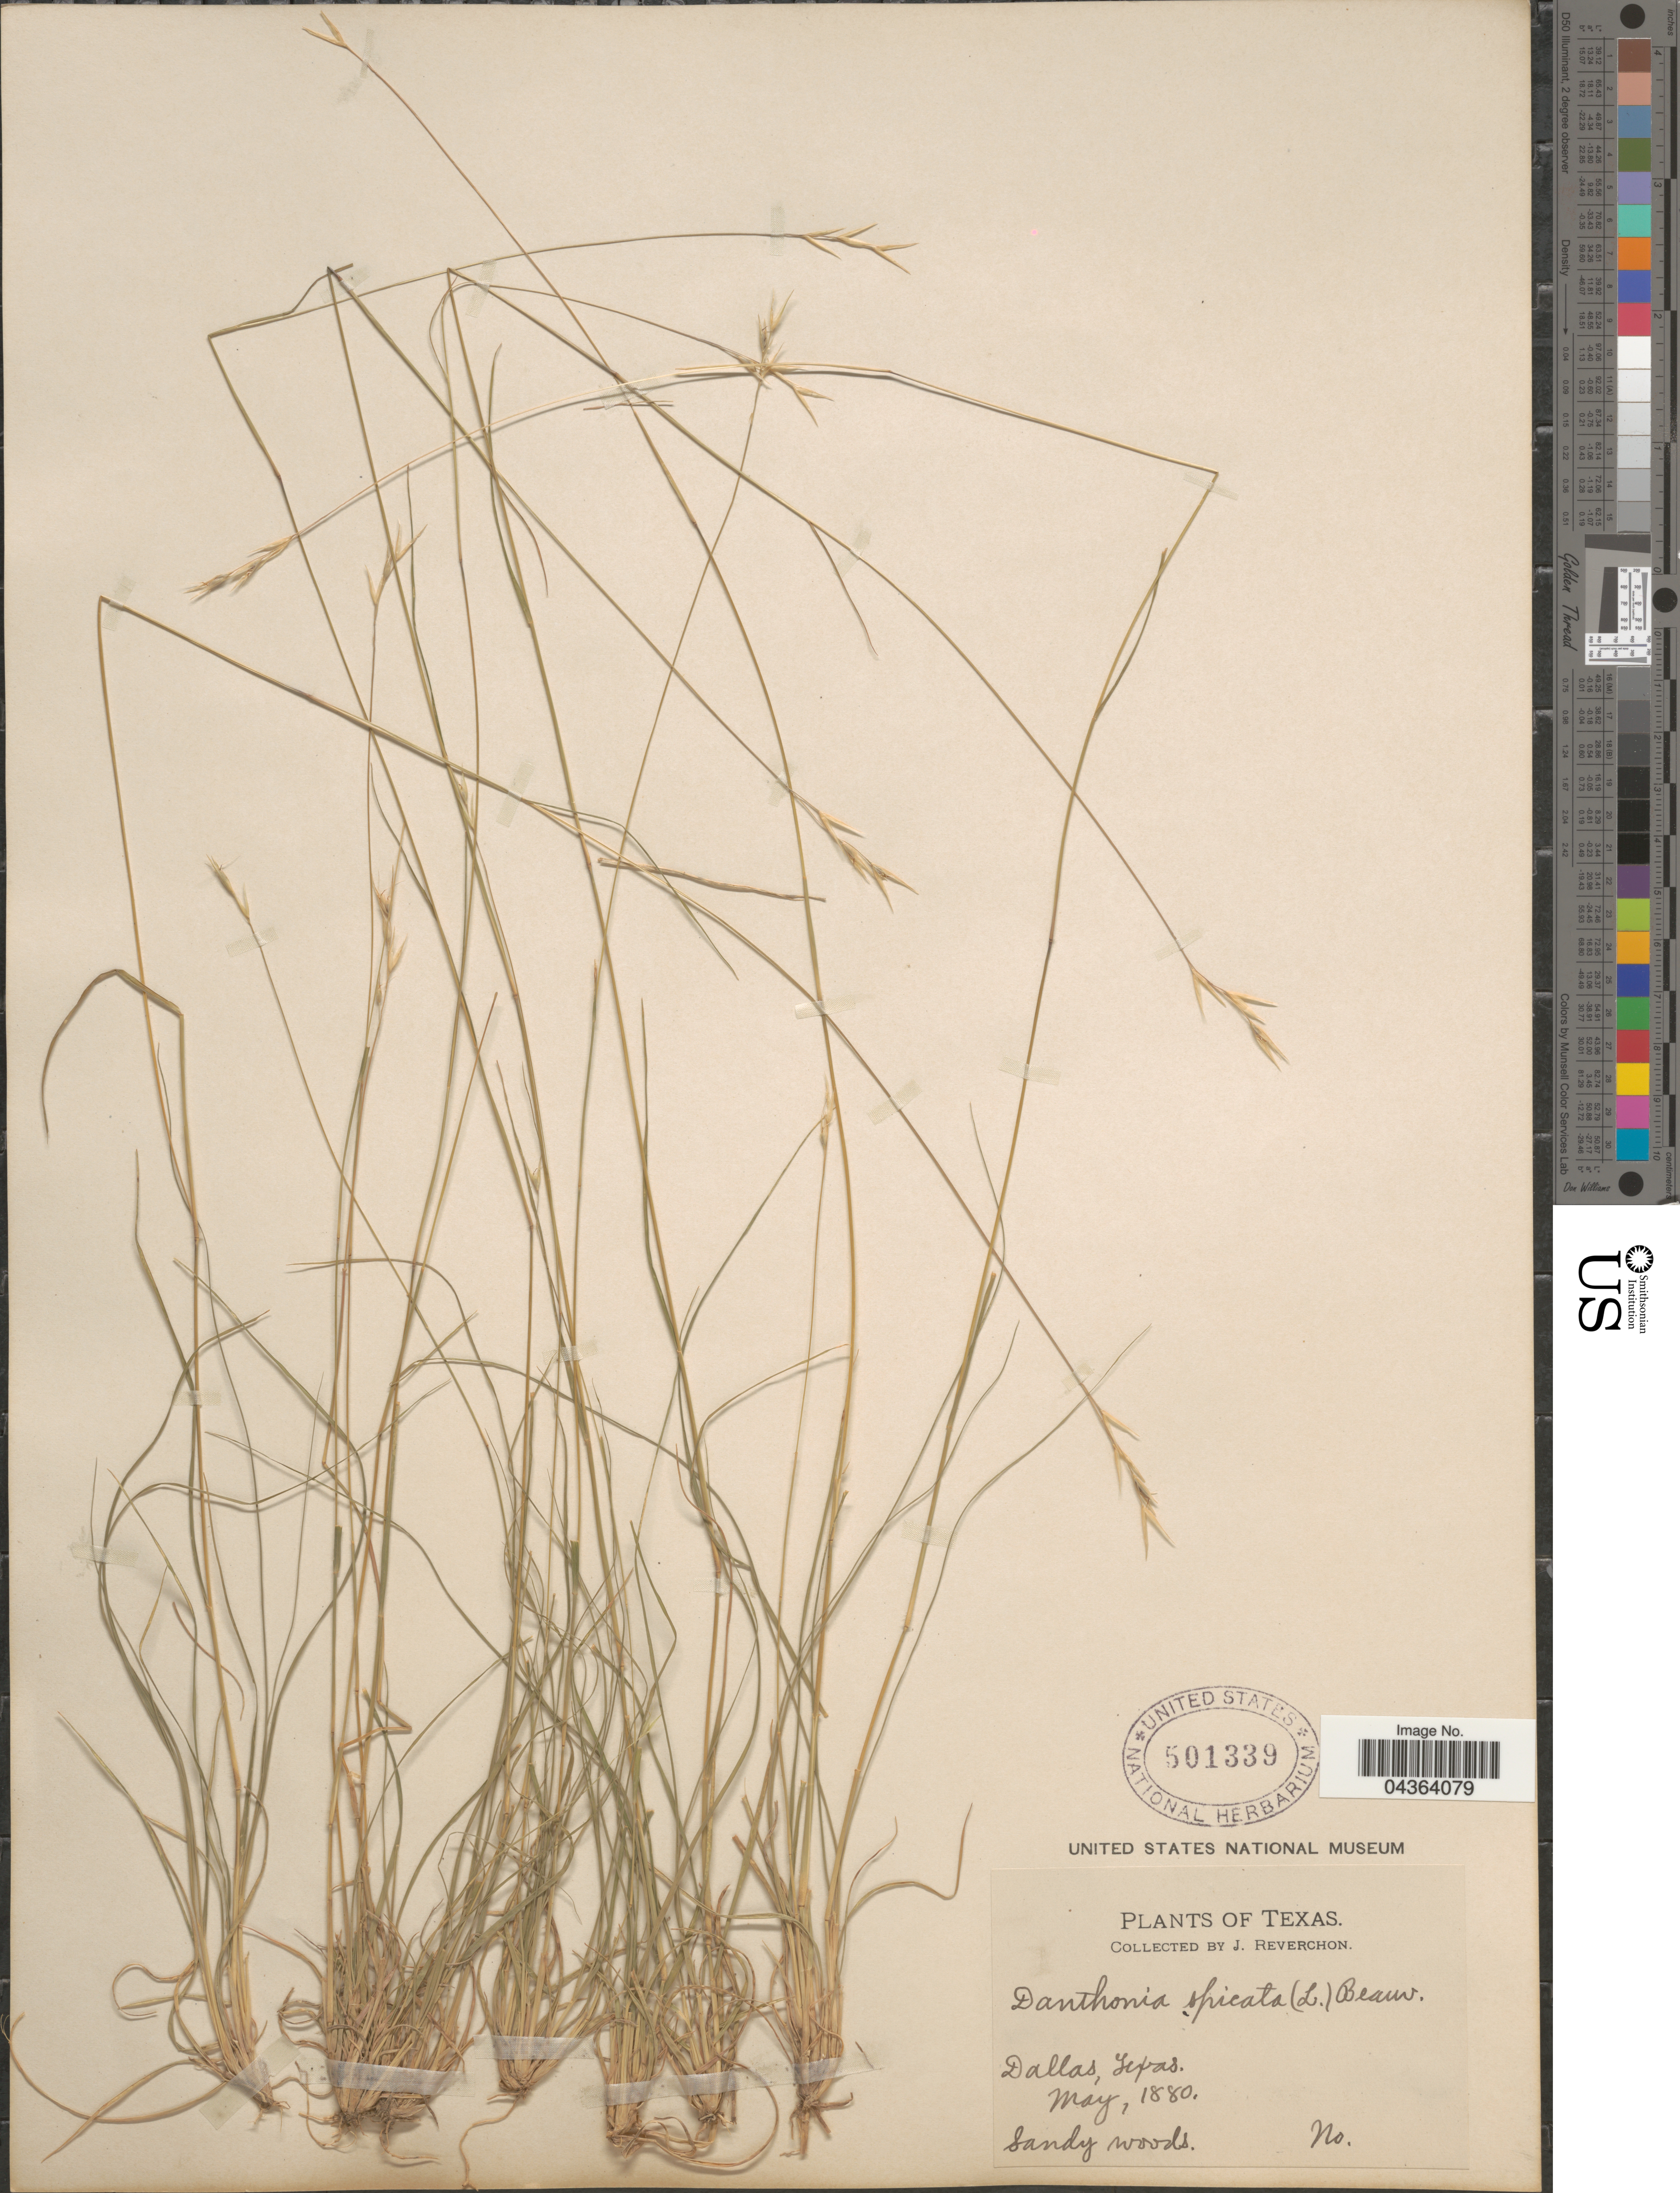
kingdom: Plantae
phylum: Tracheophyta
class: Liliopsida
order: Poales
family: Poaceae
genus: Danthonia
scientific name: Danthonia spicata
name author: (L.) P. Beauv. ex Roem. & Schult.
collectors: J. Reverchon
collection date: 1880-05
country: United States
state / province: Texas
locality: Dallas. Sandy woods.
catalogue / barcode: US 501339